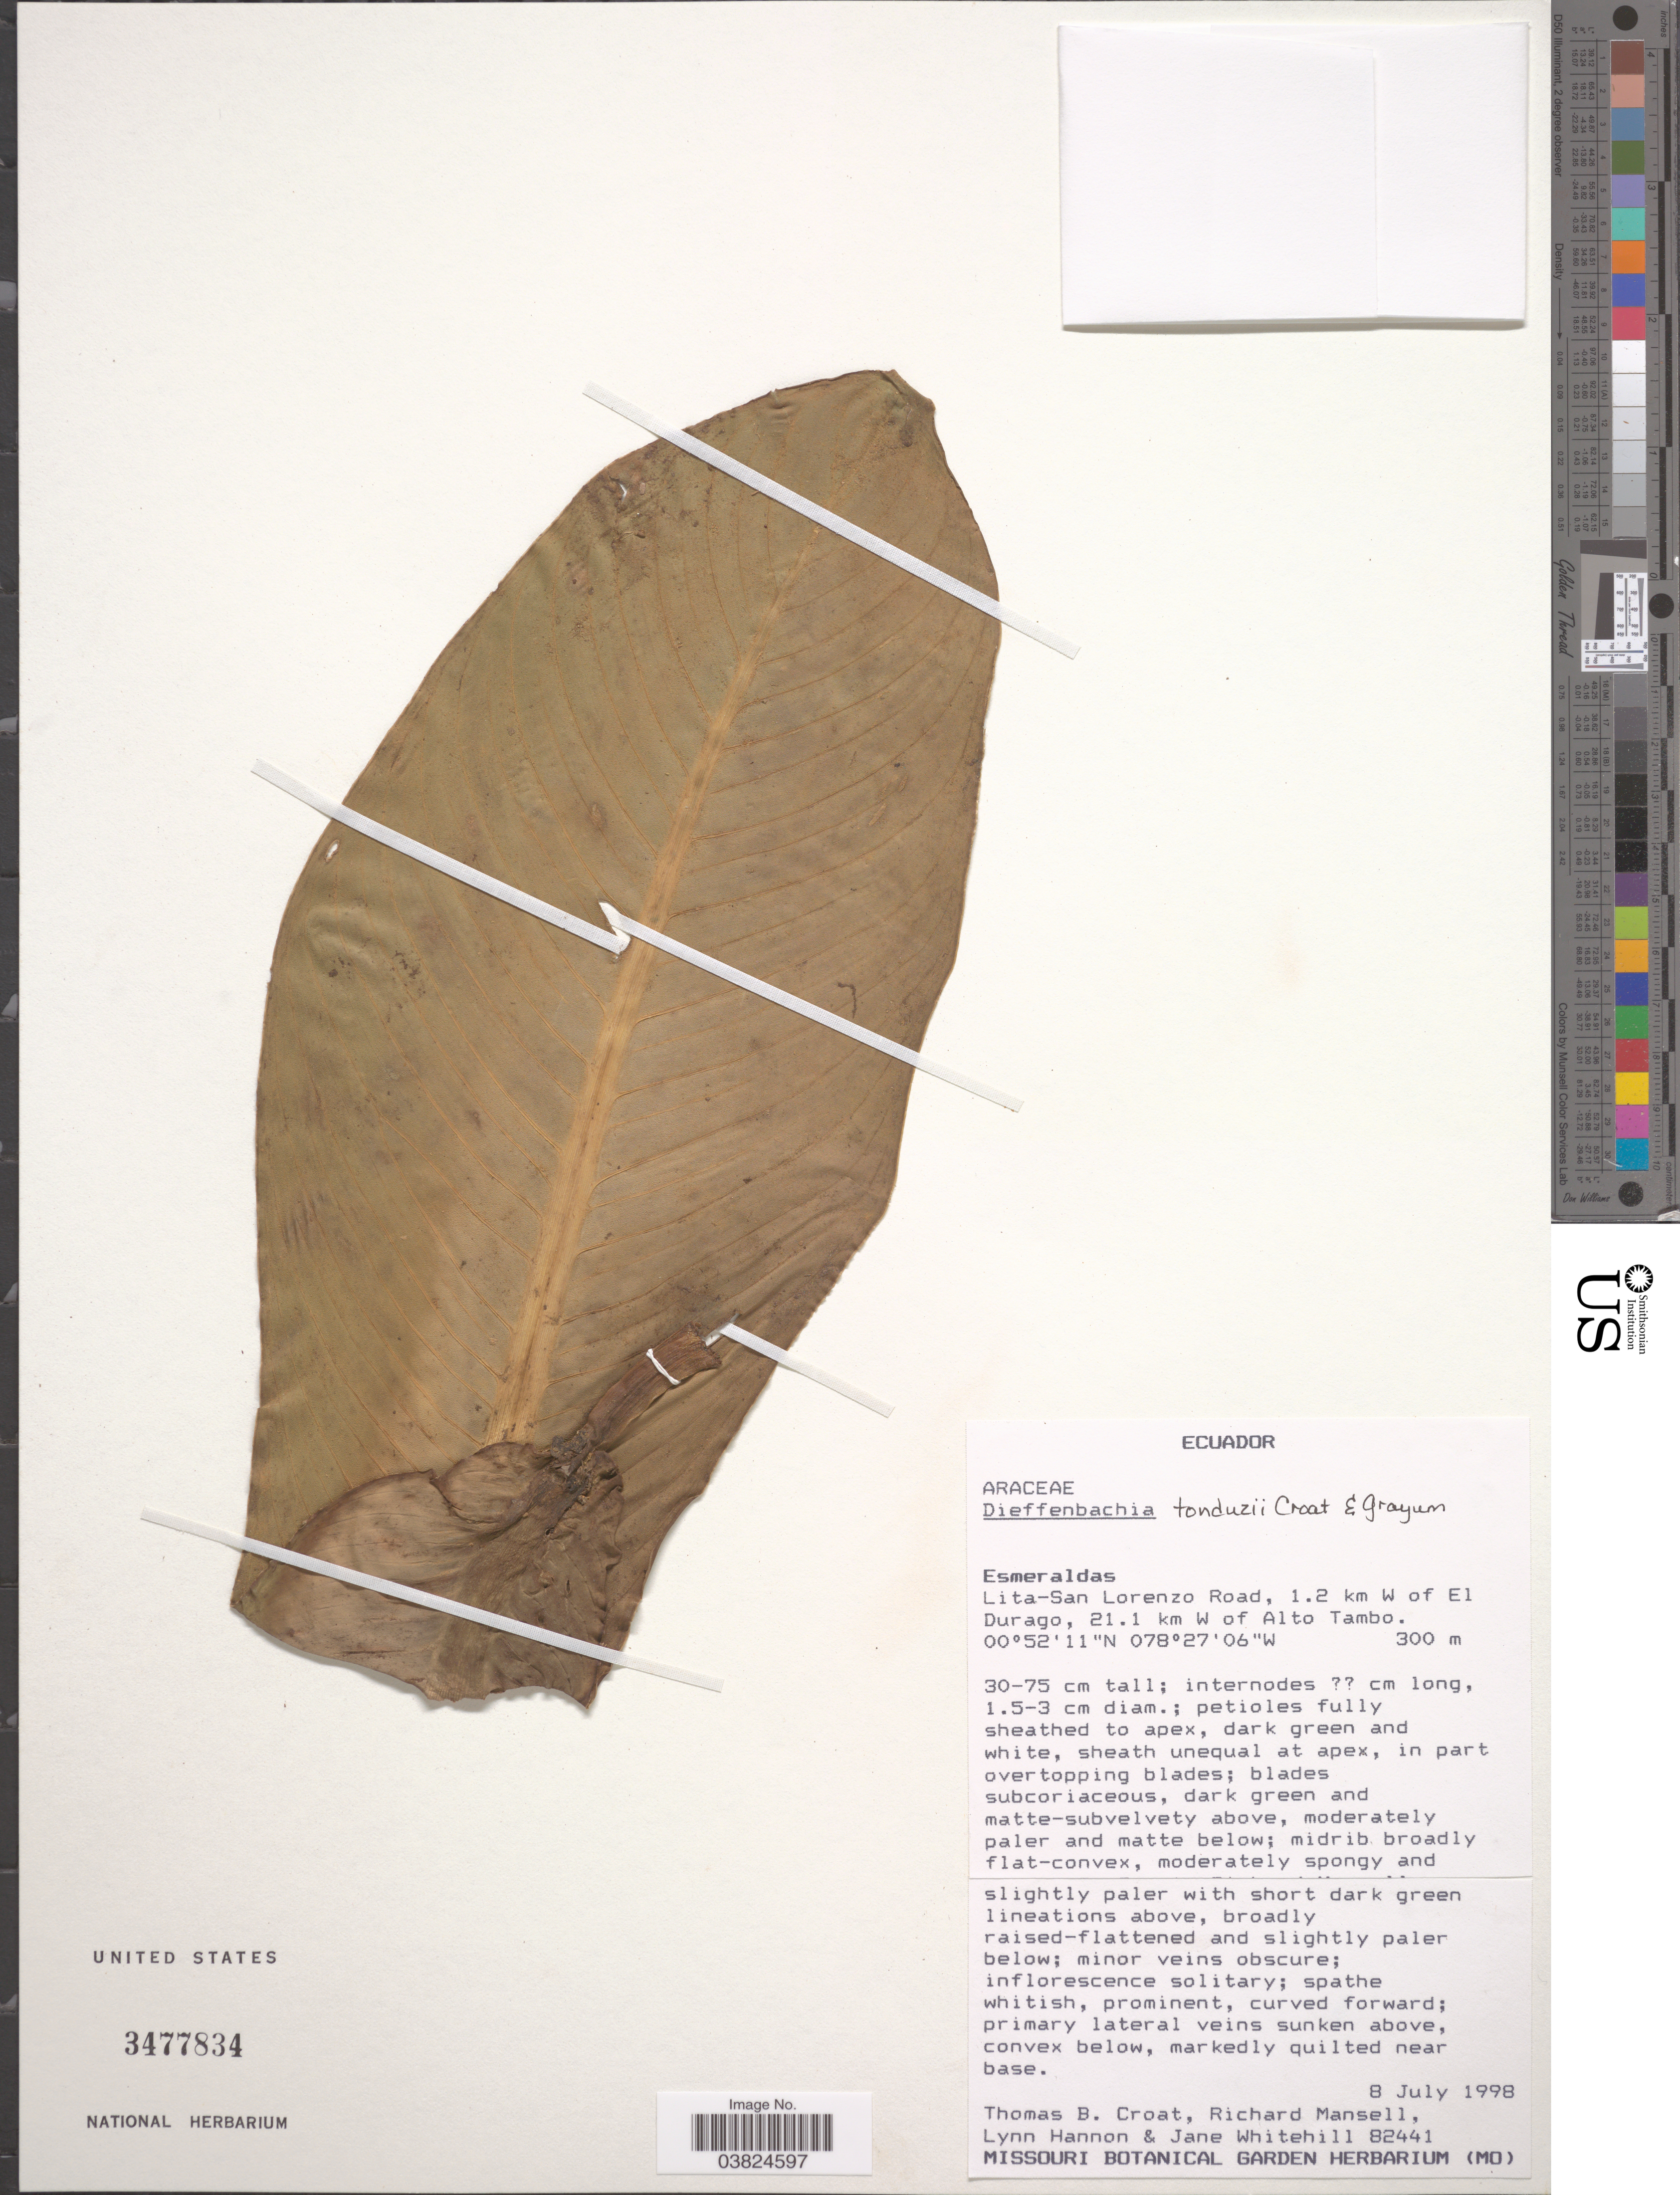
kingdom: Plantae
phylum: Tracheophyta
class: Liliopsida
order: Alismatales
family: Araceae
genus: Dieffenbachia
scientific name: Dieffenbachia tonduzii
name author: Croat & Grayum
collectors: T. B. Croat, R. Mansell, L. Hannon & J. Whitehill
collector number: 82441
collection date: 1998-07-08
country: Ecuador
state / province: Esmeraldas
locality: Lita-San Lorenzo Road, 1.2 km W of El Durago, 21.1 km W of Alto Tambo.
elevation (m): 300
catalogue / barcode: US 3477834